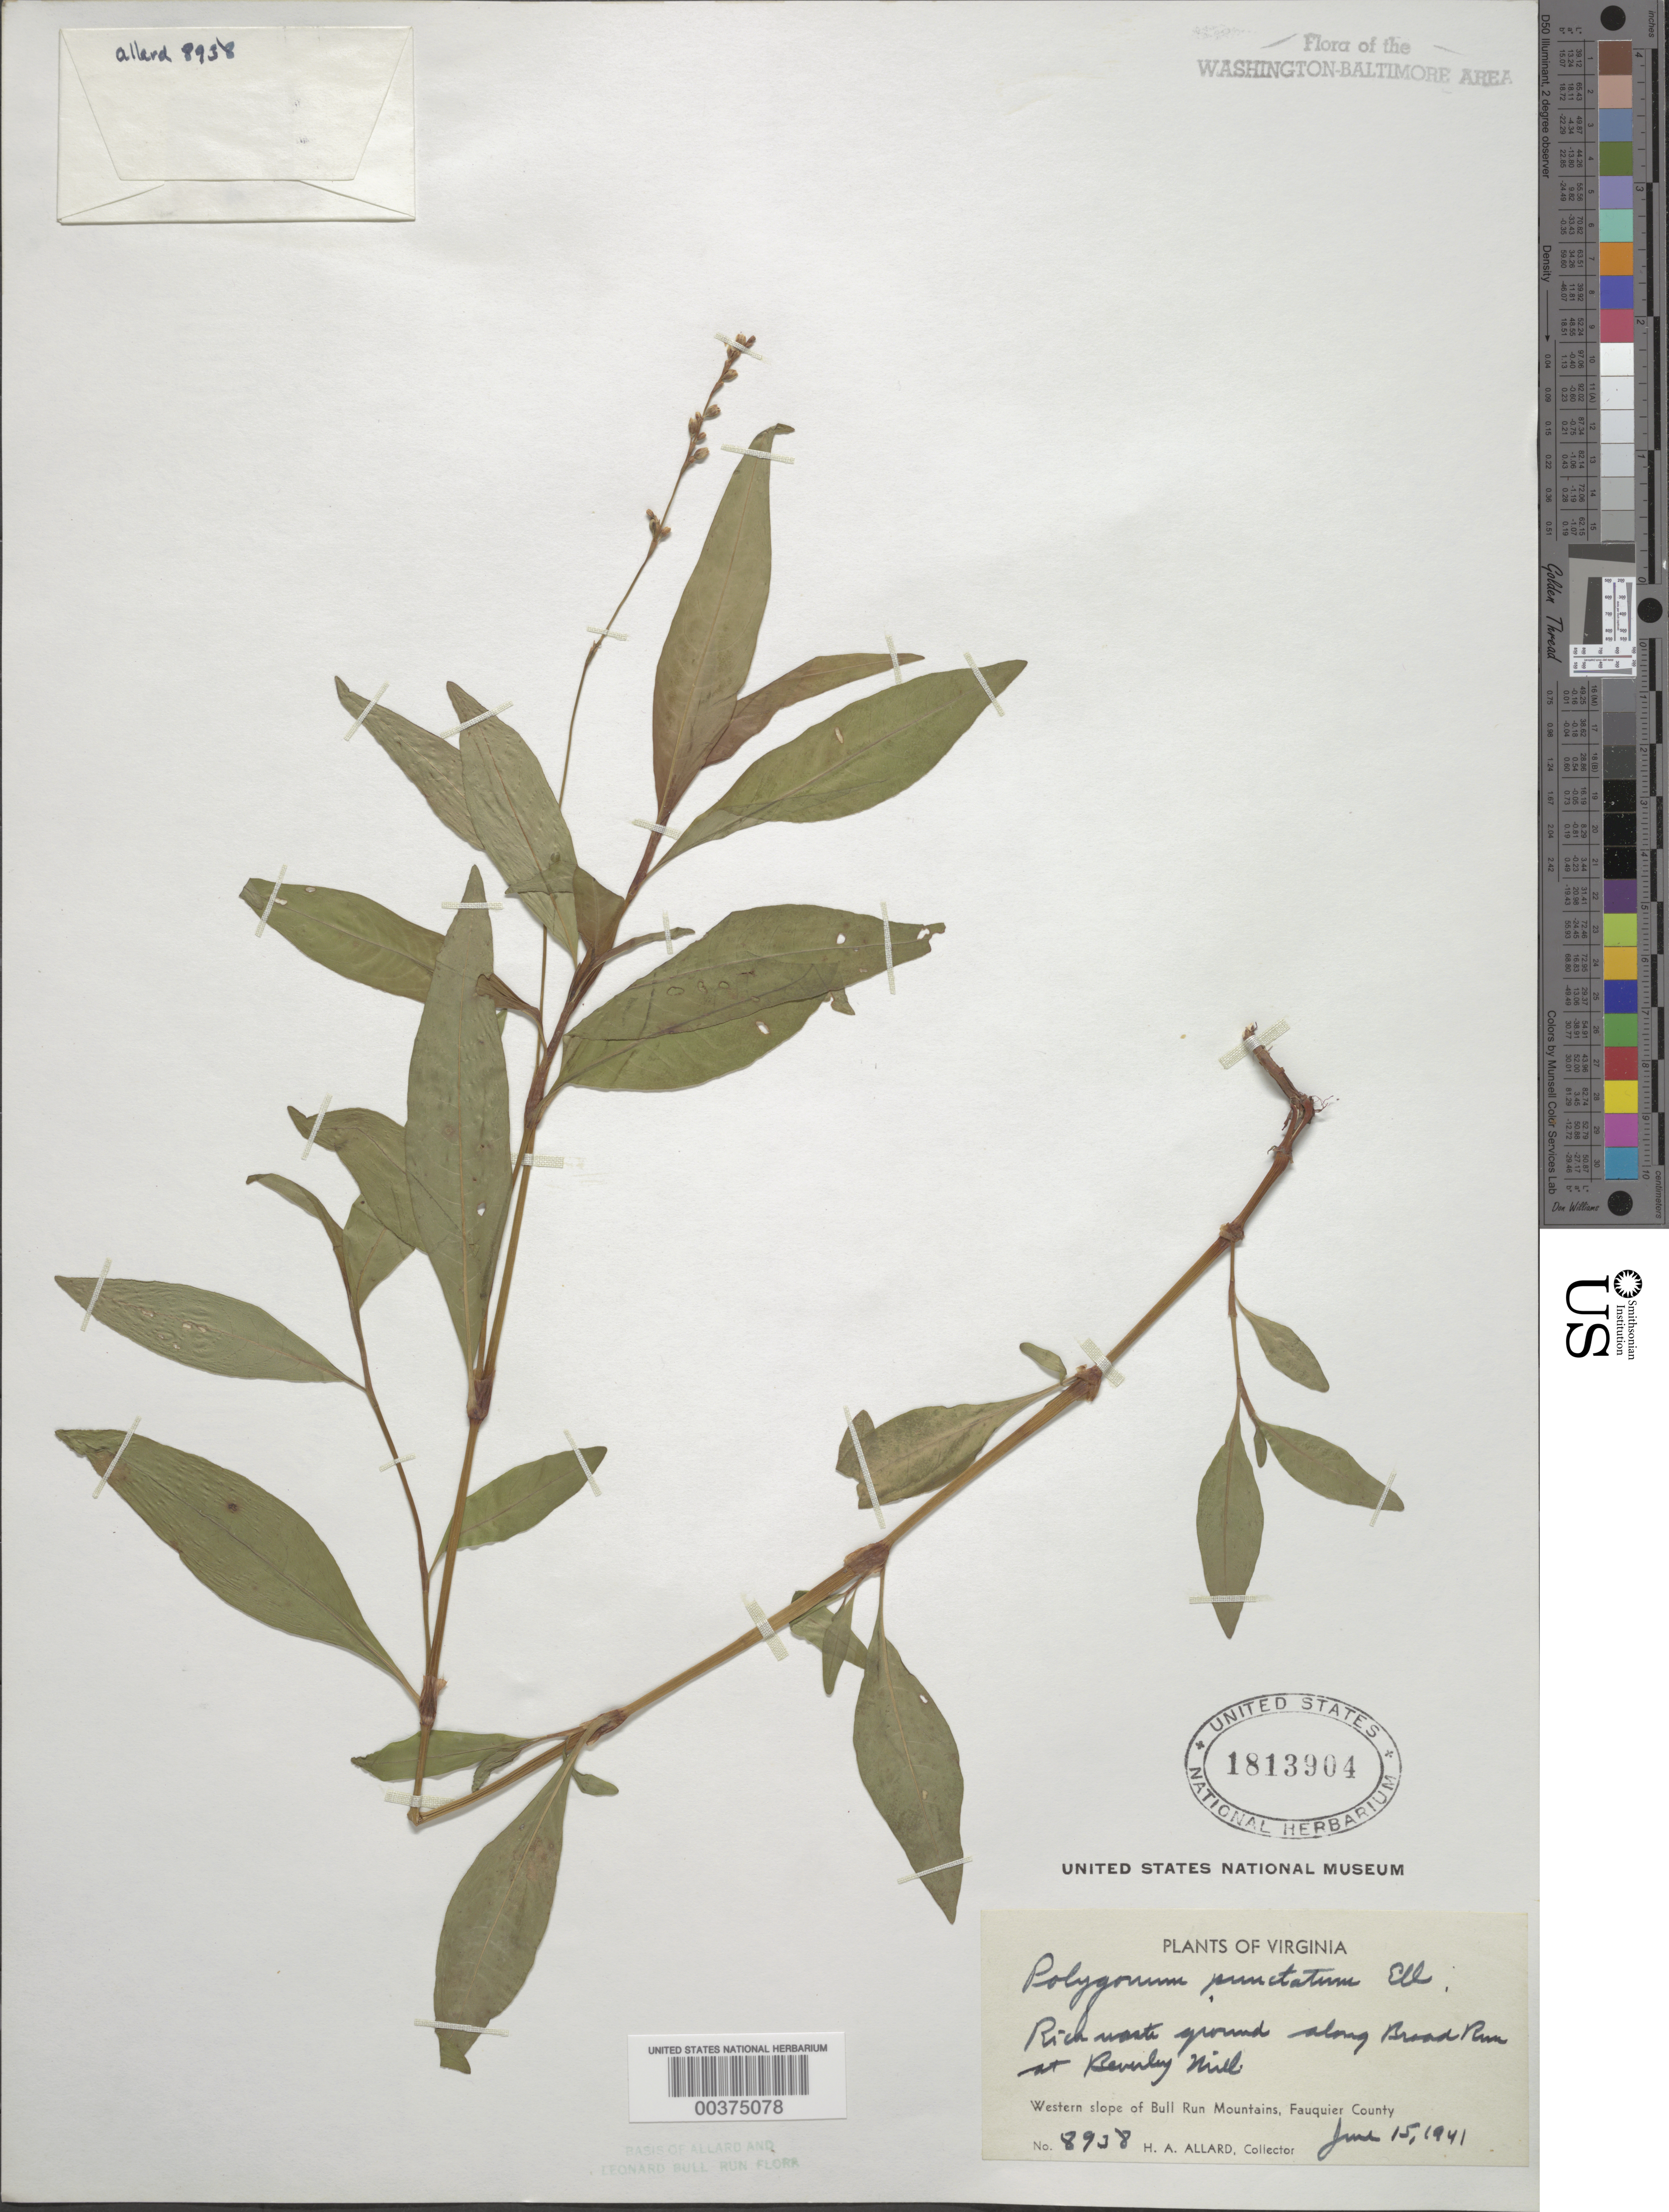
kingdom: Plantae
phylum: Tracheophyta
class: Magnoliopsida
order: Caryophyllales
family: Polygonaceae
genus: Persicaria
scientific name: Persicaria punctata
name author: (Elliott) Small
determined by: Atha, D. E.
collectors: H. A. Allard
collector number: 8938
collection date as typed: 15 Jun 1941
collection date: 1941-06-15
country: United States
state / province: Virginia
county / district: Fauquier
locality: Broad Run, Beverley Mill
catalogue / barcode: US 1813904